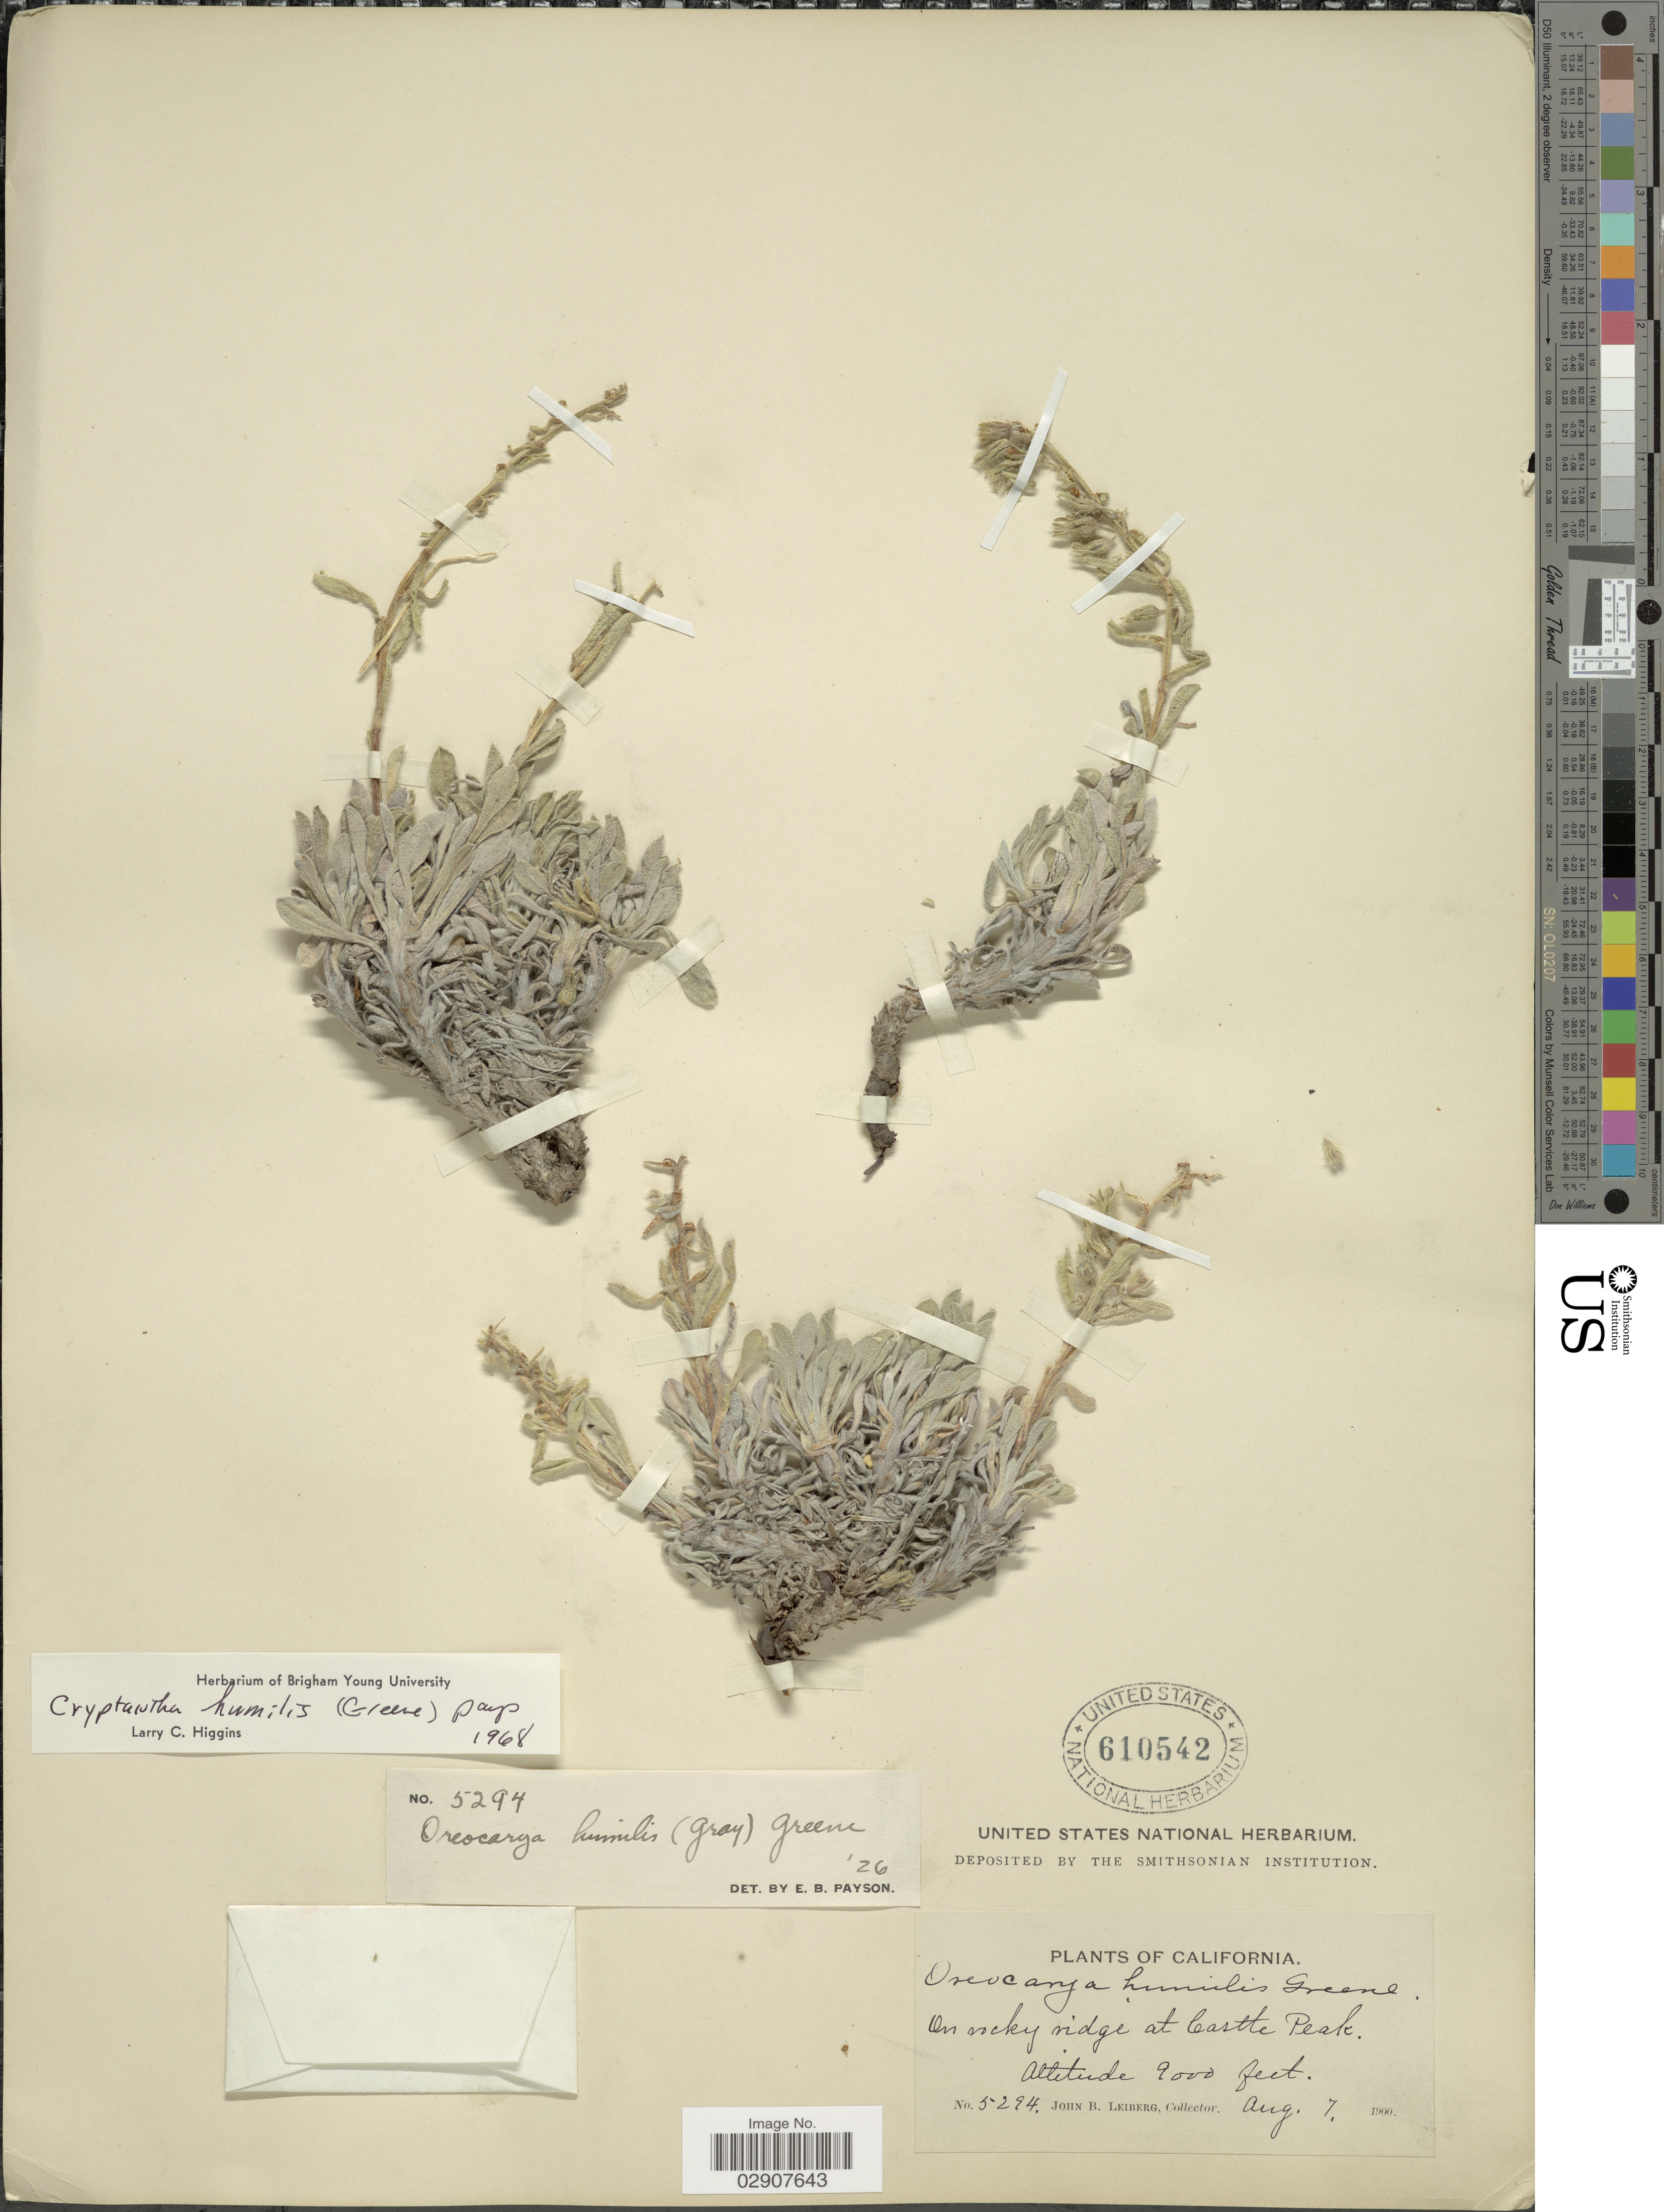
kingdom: Plantae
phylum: Tracheophyta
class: Magnoliopsida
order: Boraginales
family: Boraginaceae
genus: Cryptantha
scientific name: Cryptantha humilis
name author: (Greene) Payson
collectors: J. B. Leiberg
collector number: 5294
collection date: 1900-08-07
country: United States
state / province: California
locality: On rocky ridge at Castle Peak.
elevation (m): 2743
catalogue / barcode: US 610542